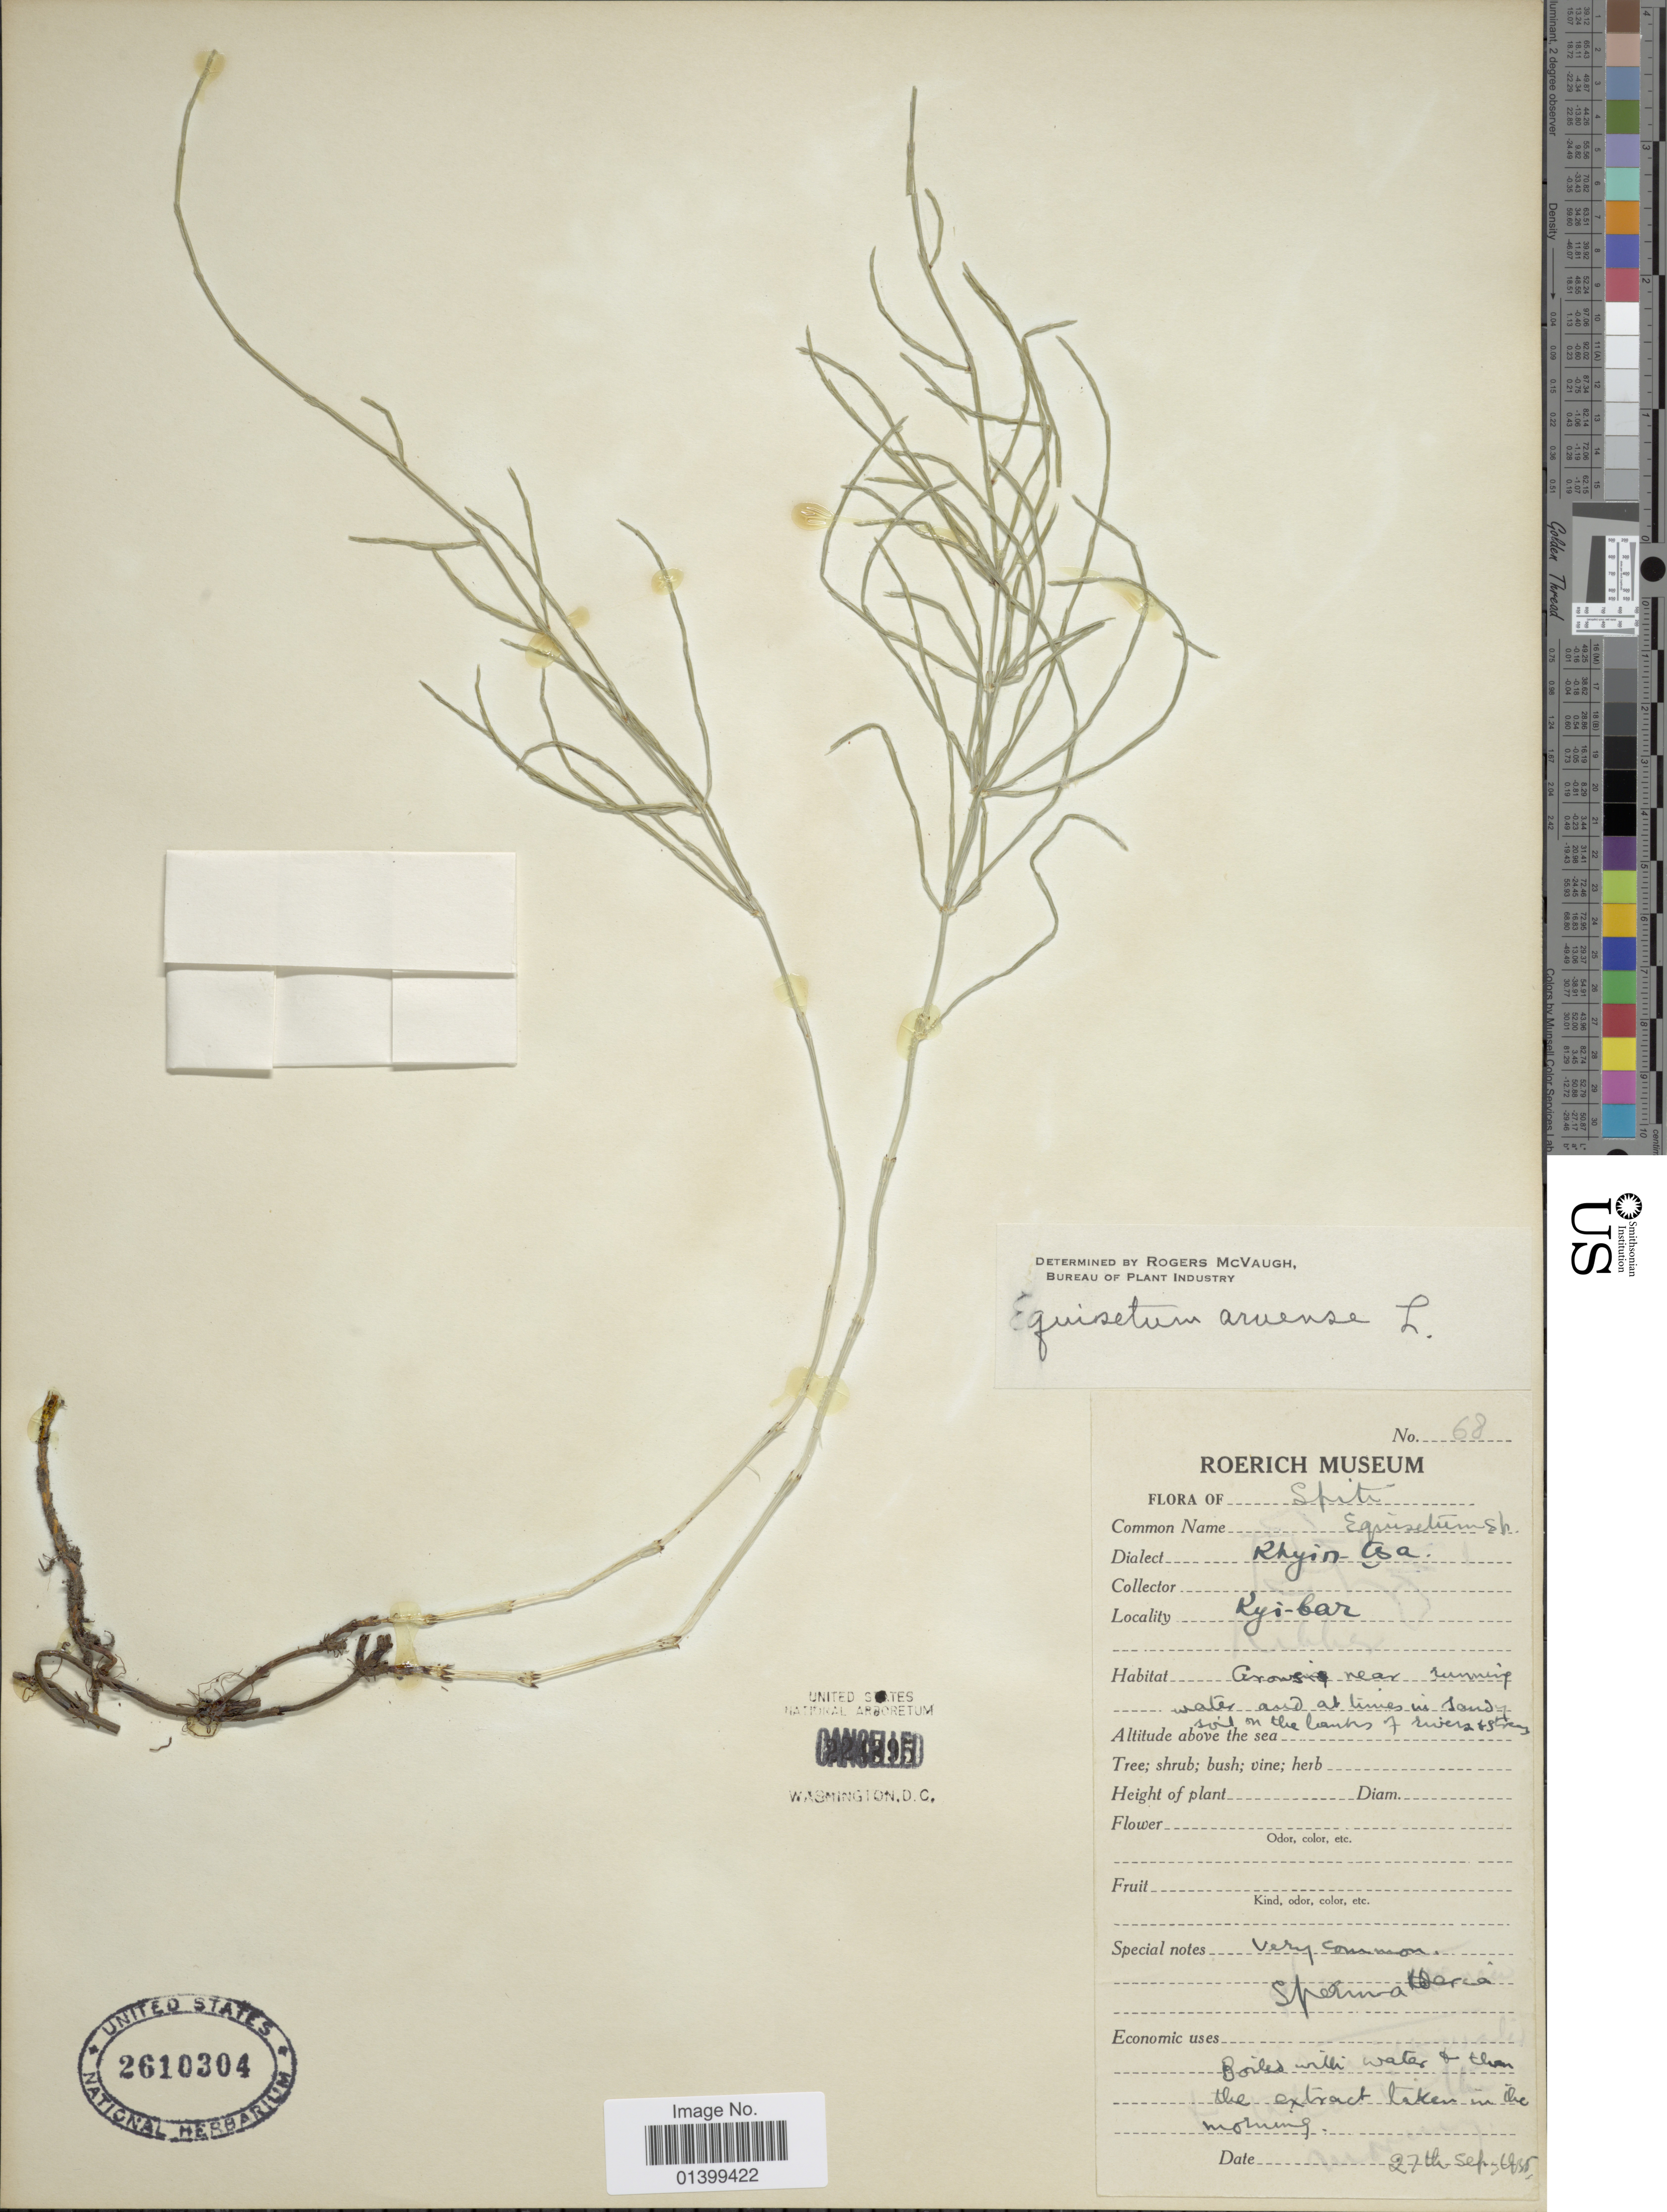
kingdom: Plantae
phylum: Tracheophyta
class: Polypodiopsida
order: Equisetales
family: Equisetaceae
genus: Equisetum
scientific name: Equisetum arvense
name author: L.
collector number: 68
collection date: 1935-09-27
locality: Flora of Spiti. Ryi-bar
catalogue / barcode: US 2610304